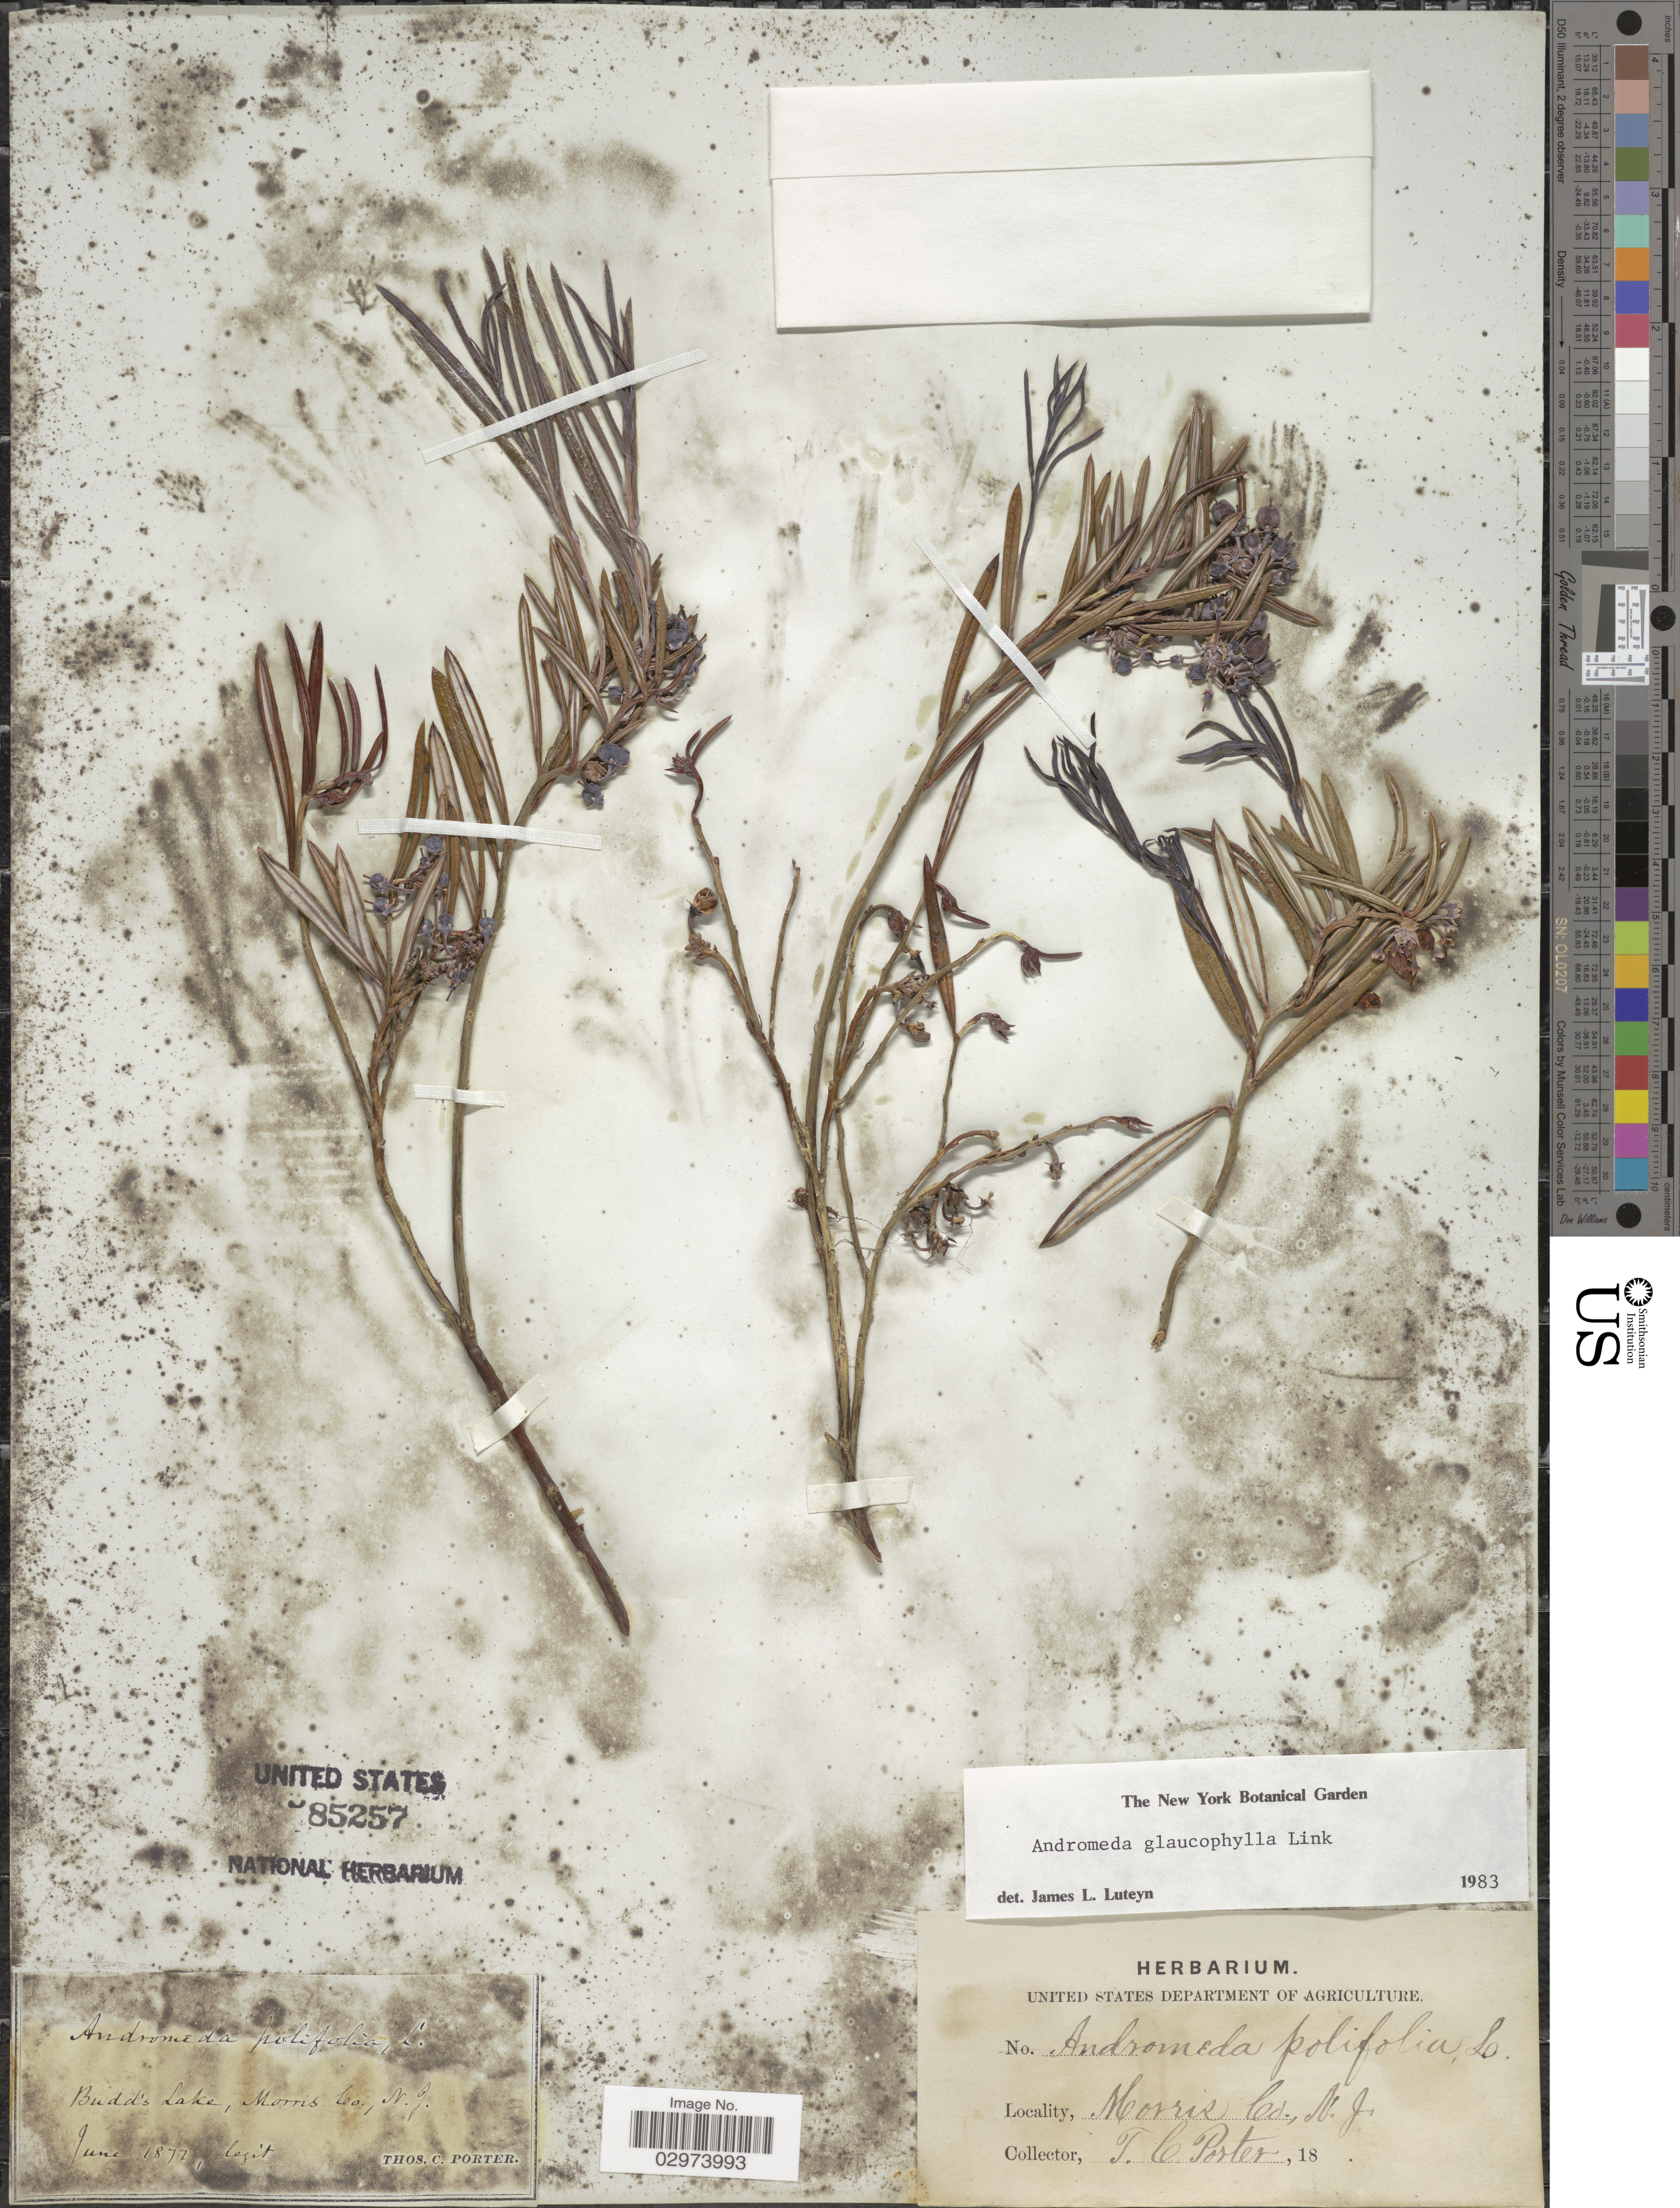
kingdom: Plantae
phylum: Tracheophyta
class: Magnoliopsida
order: Ericales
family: Ericaceae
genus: Andromeda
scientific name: Andromeda polifolia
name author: L.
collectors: T. Porter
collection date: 1872-06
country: United States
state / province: New Jersey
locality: Budd's Lake, Morris Co., N.J.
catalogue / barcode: US 85257